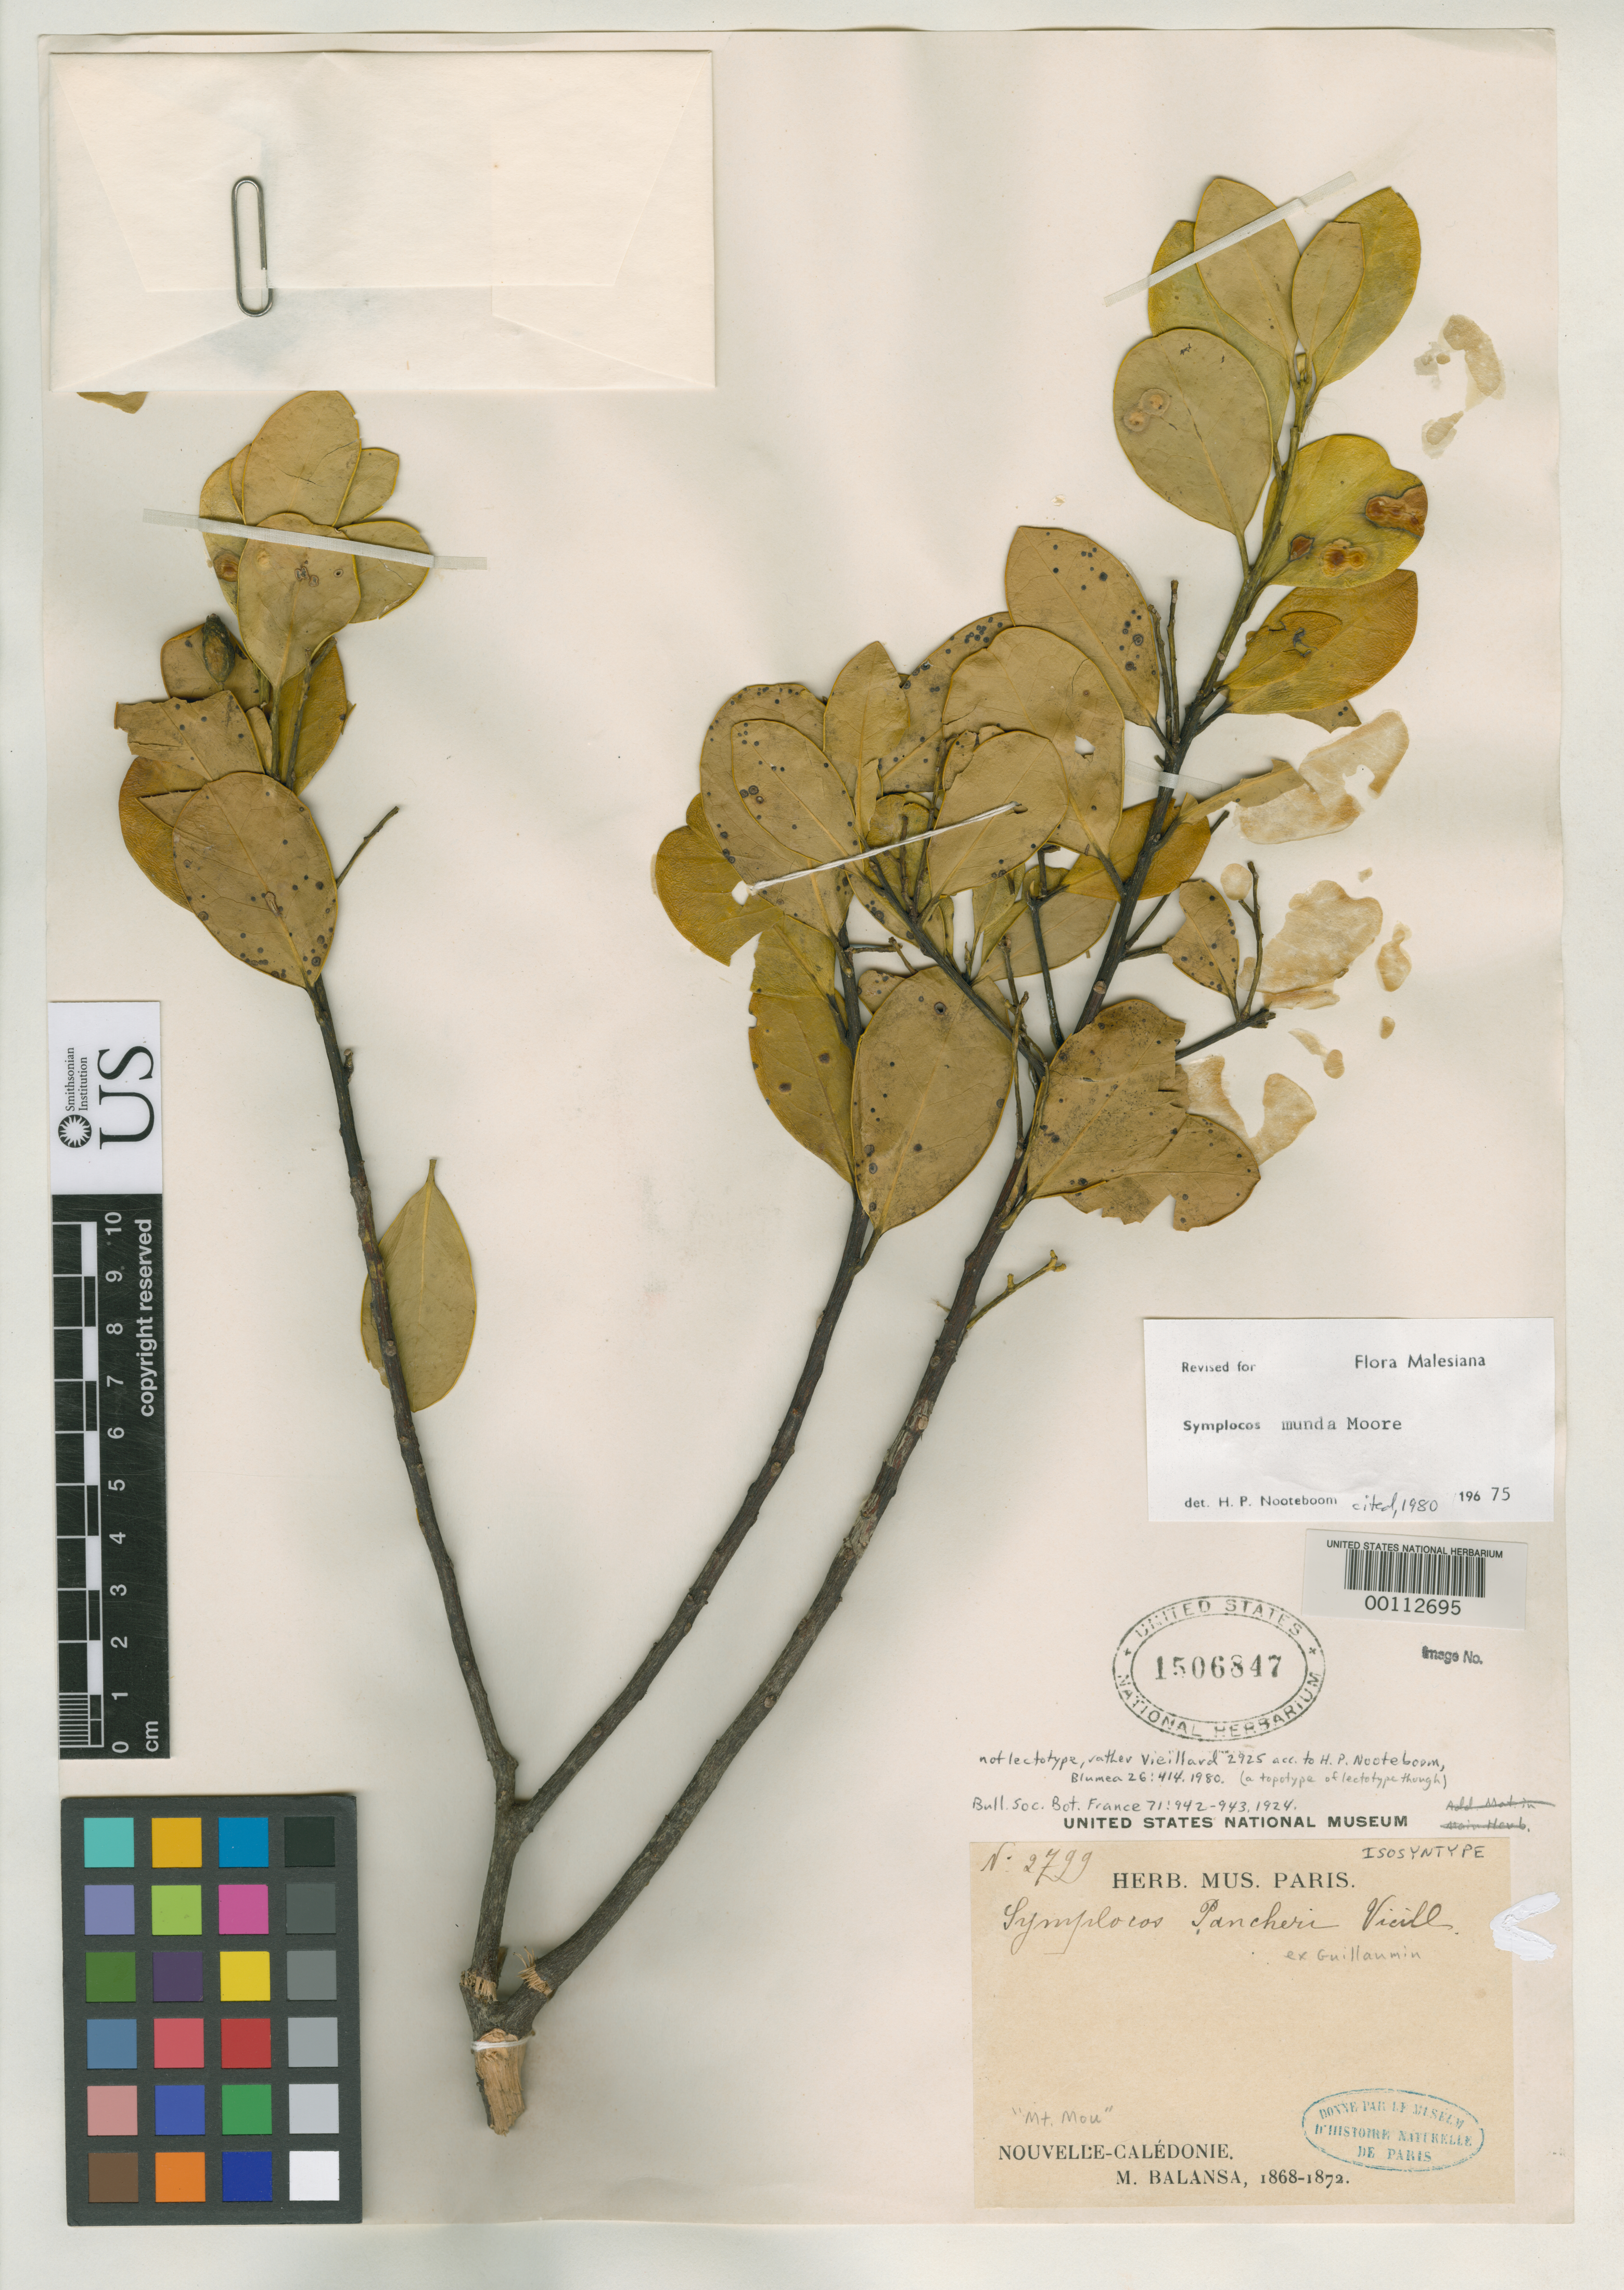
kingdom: Plantae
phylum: Tracheophyta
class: Magnoliopsida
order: Ericales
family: Symplocaceae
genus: Symplocos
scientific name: Symplocos pancheri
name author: Vieill. ex Guillaumin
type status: Isosyntype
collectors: B. Balansa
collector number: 2799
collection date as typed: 1868 to -- --- 1872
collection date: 1868/1872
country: New Caledonia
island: New Caledonia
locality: Mt. Mou.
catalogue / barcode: US 1506847